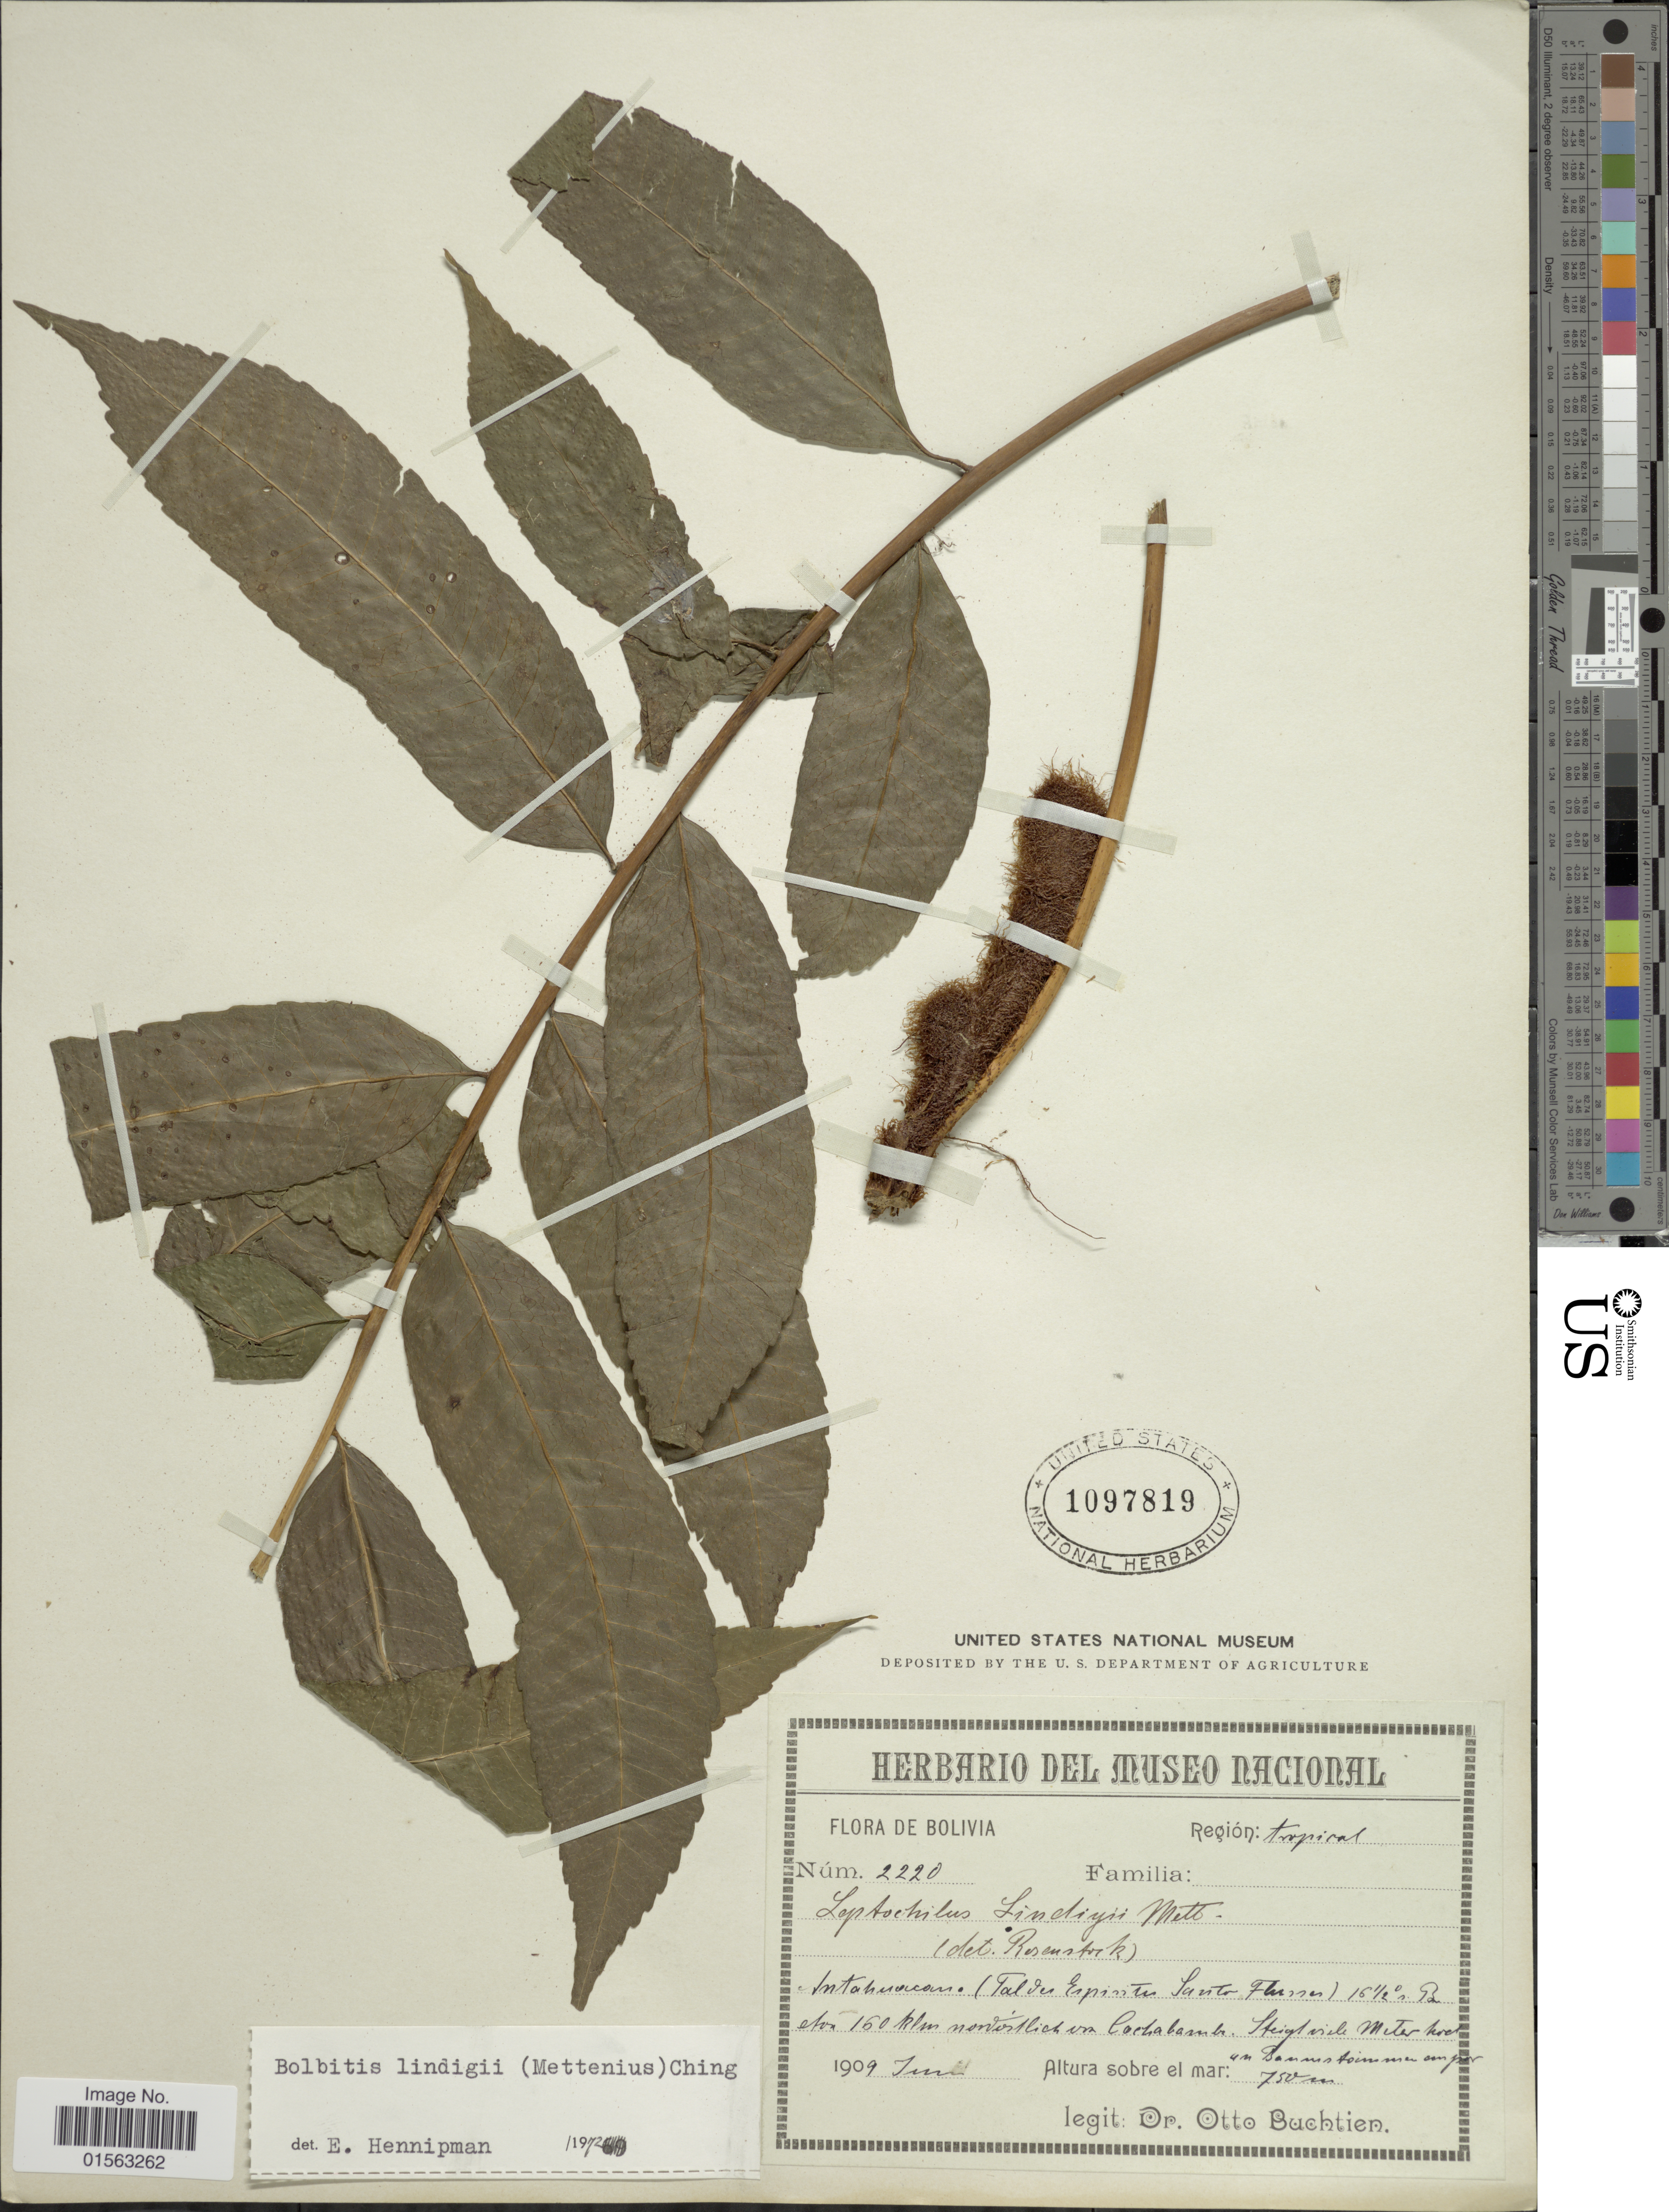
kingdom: Plantae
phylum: Tracheophyta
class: Polypodiopsida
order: Polypodiales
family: Dryopteridaceae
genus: Mickelia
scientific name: Mickelia lindigii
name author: (Mett.) R.C. Moran et al.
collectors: O. Buchtien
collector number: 2220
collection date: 1909-06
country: Bolivia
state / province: Cochabamba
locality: Región: Tropical, Antahuancan (Valley of Espiritu Santo River), 160 km N from Cochabamba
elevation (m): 750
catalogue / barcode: US 1097819